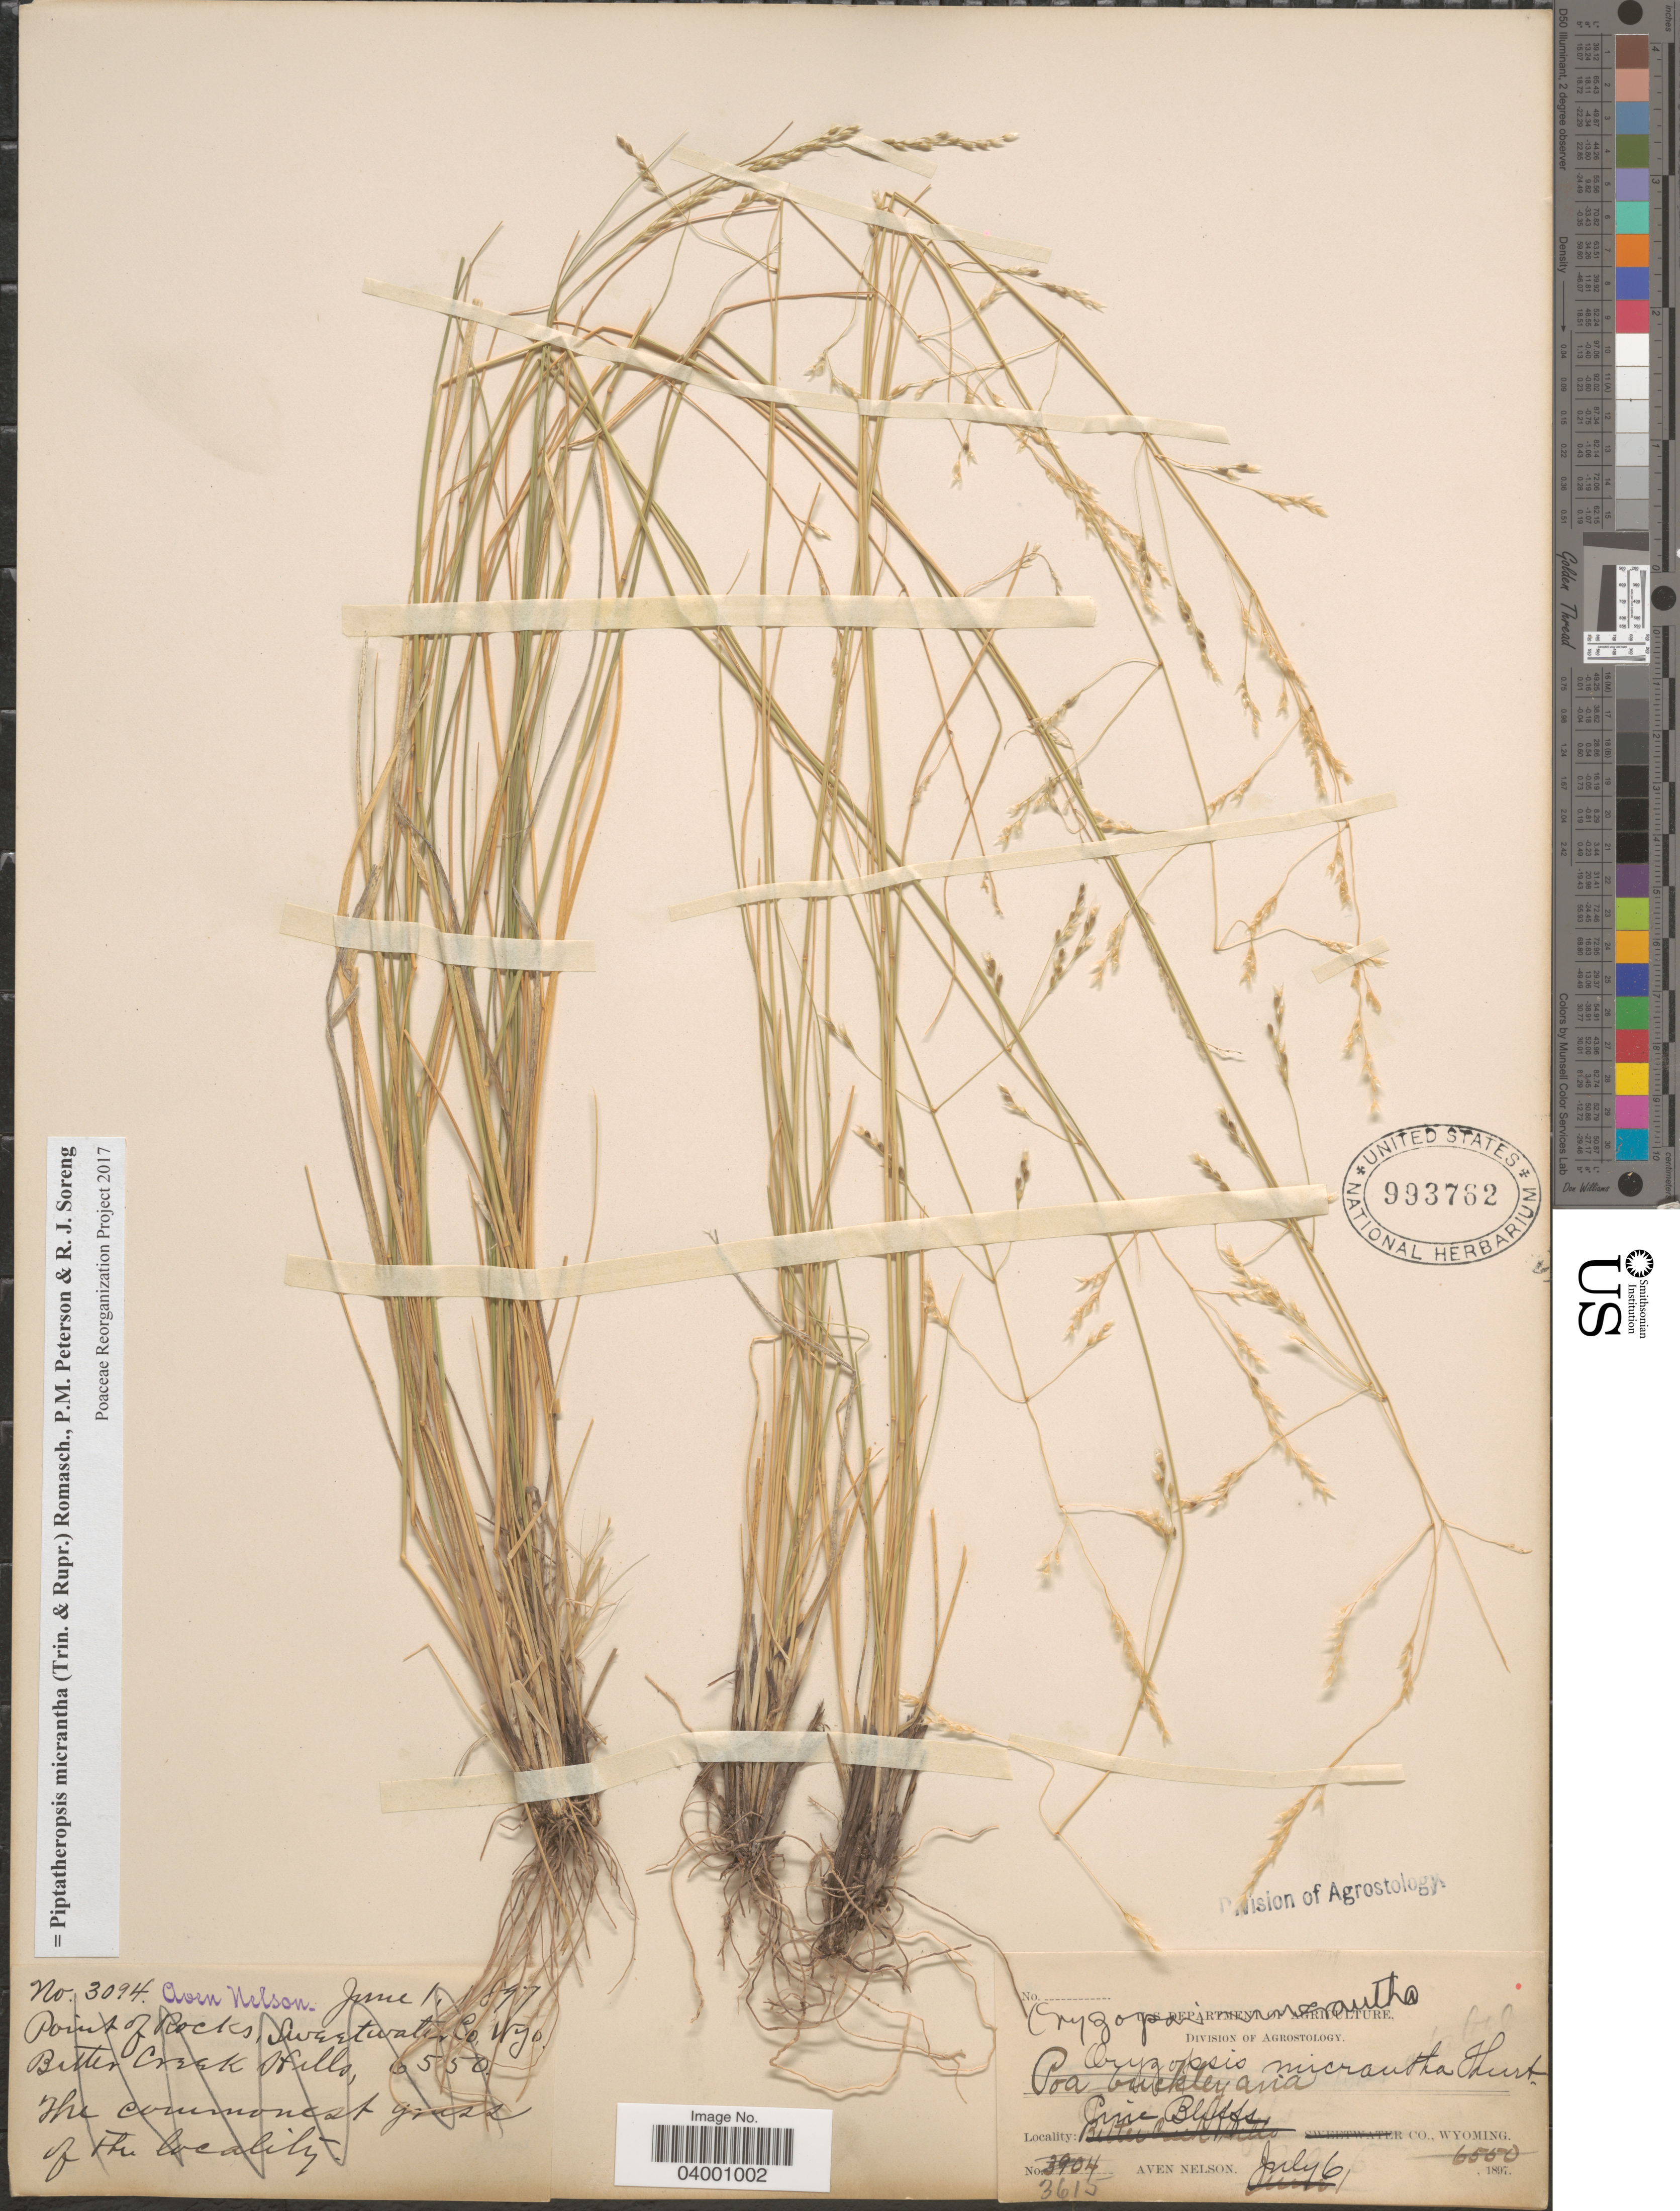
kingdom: Plantae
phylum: Tracheophyta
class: Liliopsida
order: Poales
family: Poaceae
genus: Piptatheropsis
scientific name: Piptatheropsis micrantha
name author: (Trin. & Rupr.) Romasch.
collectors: A. Nelson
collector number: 3615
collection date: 1897-07-06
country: United States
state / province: Wyoming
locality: Pine Bluffs Co.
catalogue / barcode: US 993762